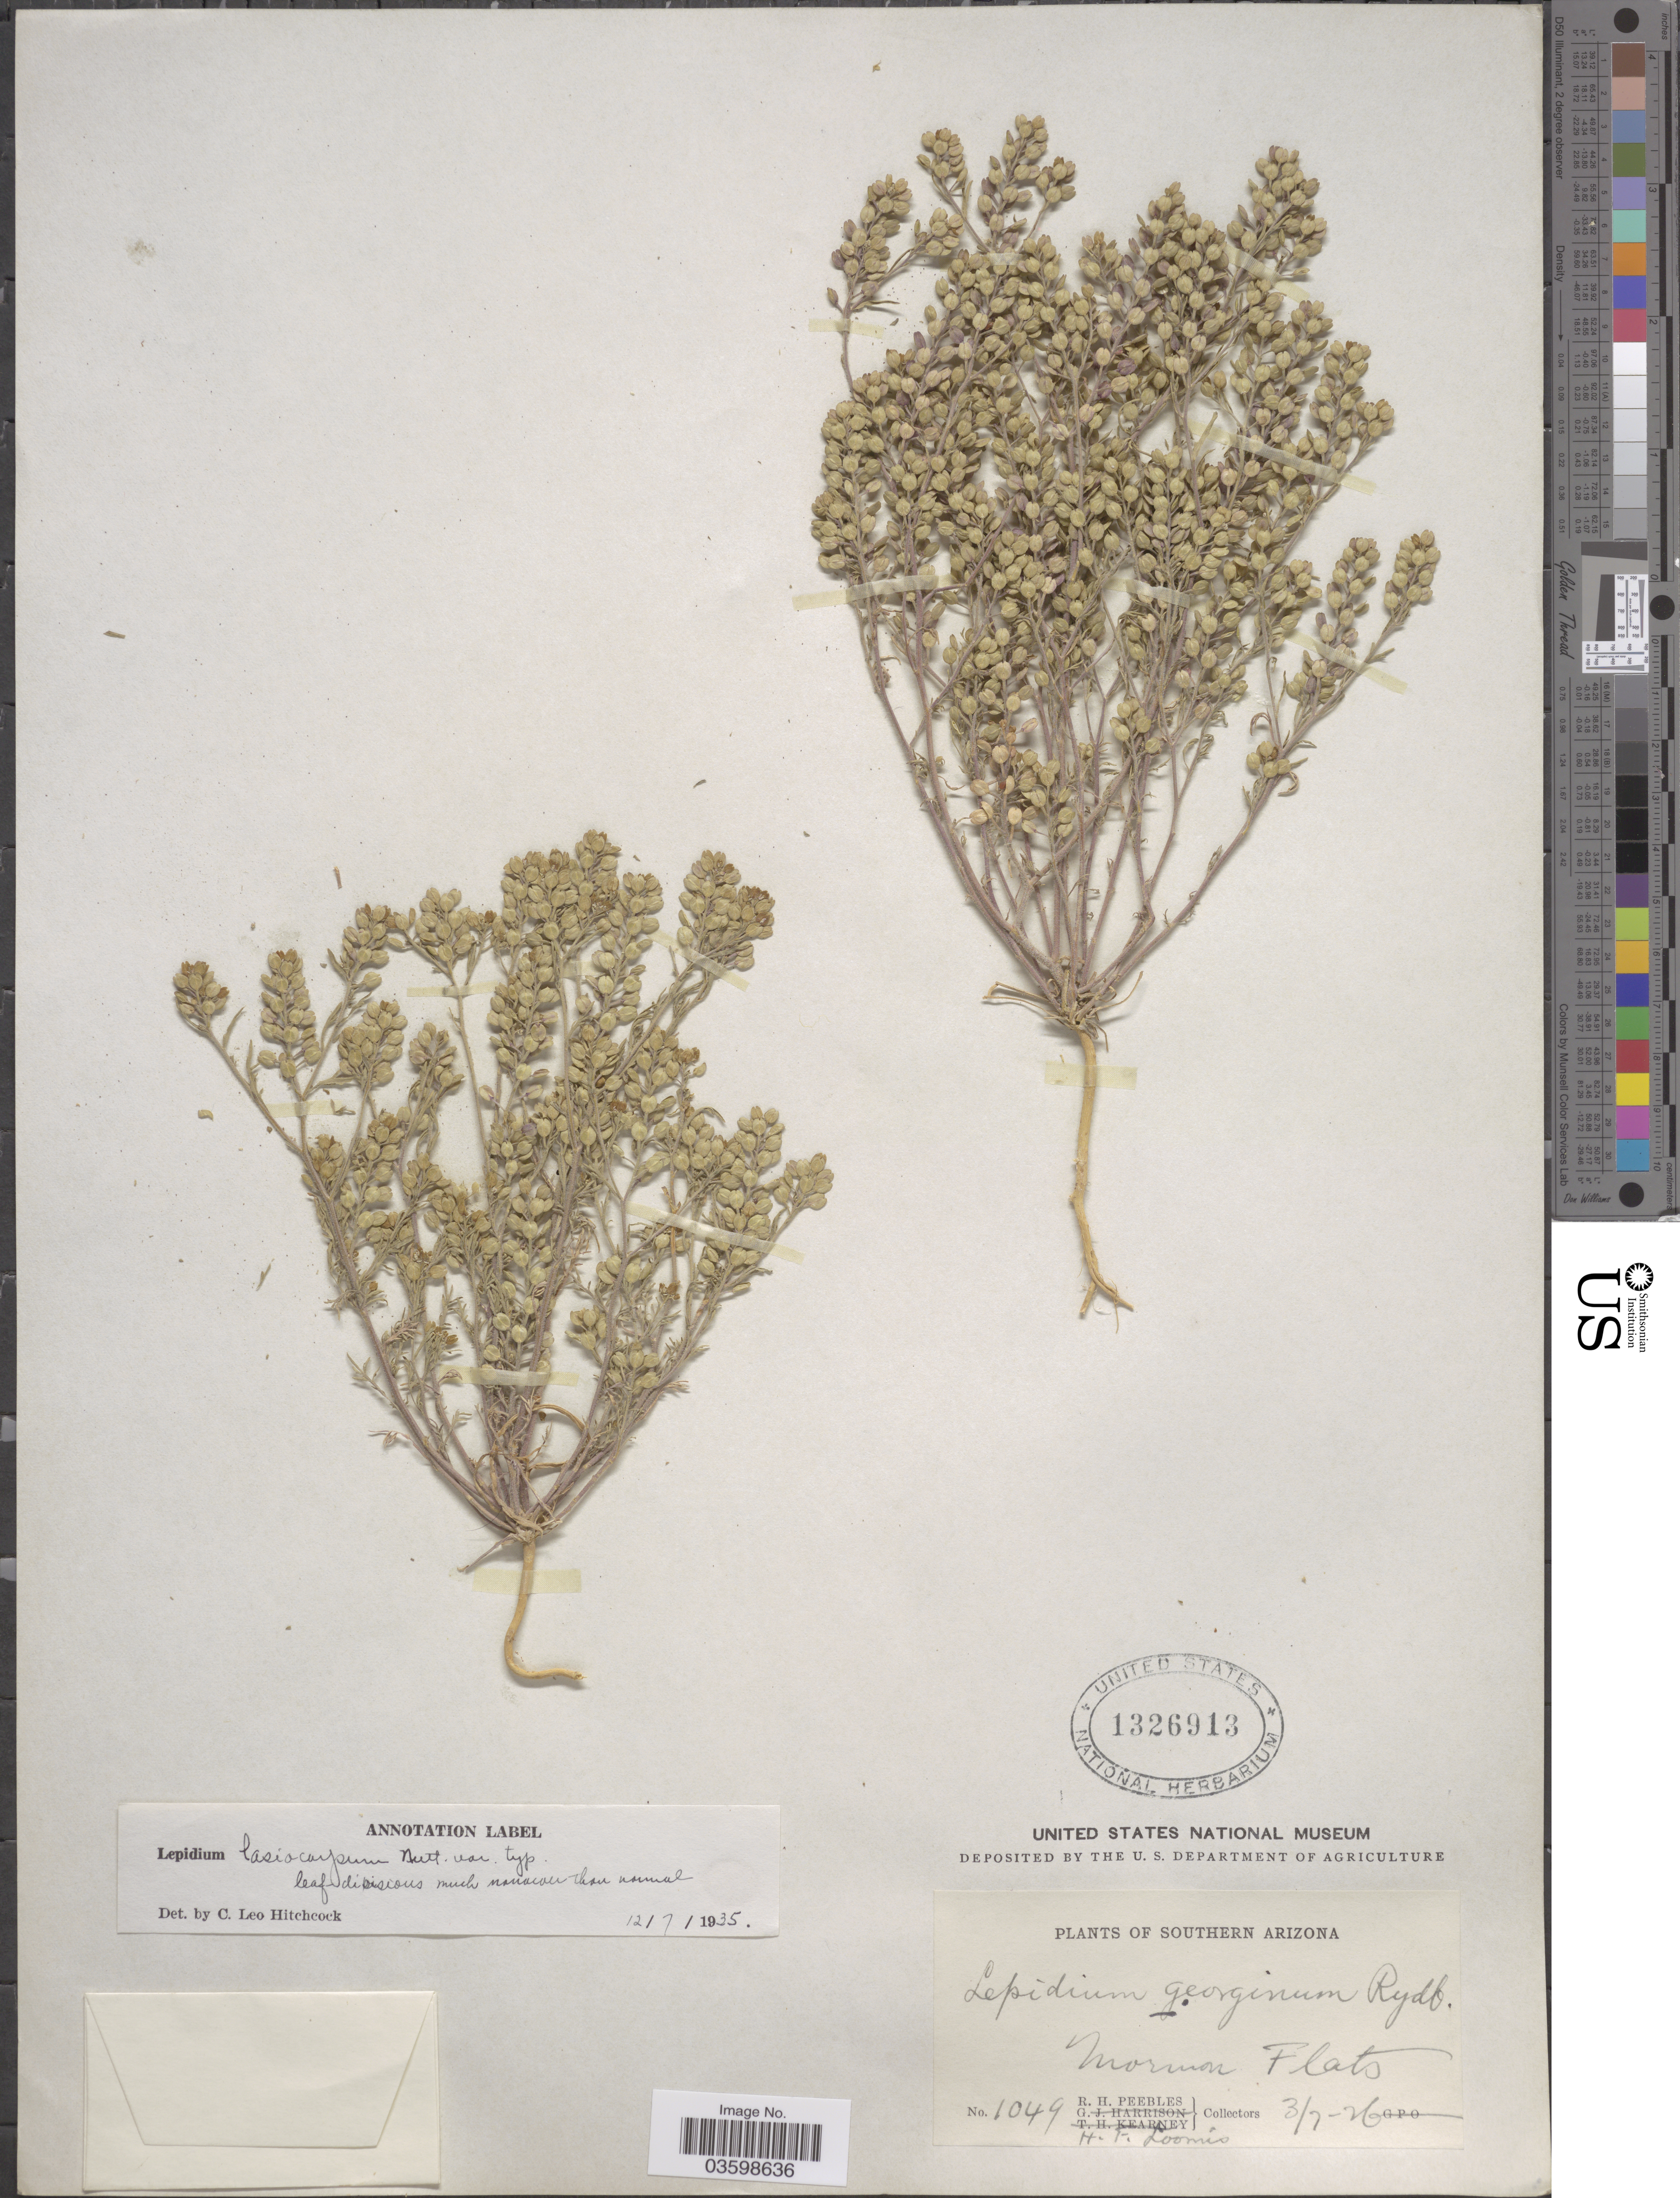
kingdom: Plantae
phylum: Tracheophyta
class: Magnoliopsida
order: Brassicales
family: Brassicaceae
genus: Lepidium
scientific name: Lepidium lasiocarpum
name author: Nutt.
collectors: R. H. Peebles & H. F. Loomis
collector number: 1049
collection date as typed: Transcribed d/m/y: 7/3/26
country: United States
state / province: Arizona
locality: Southern Arizona. Mormon Flats.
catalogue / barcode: US 1326913